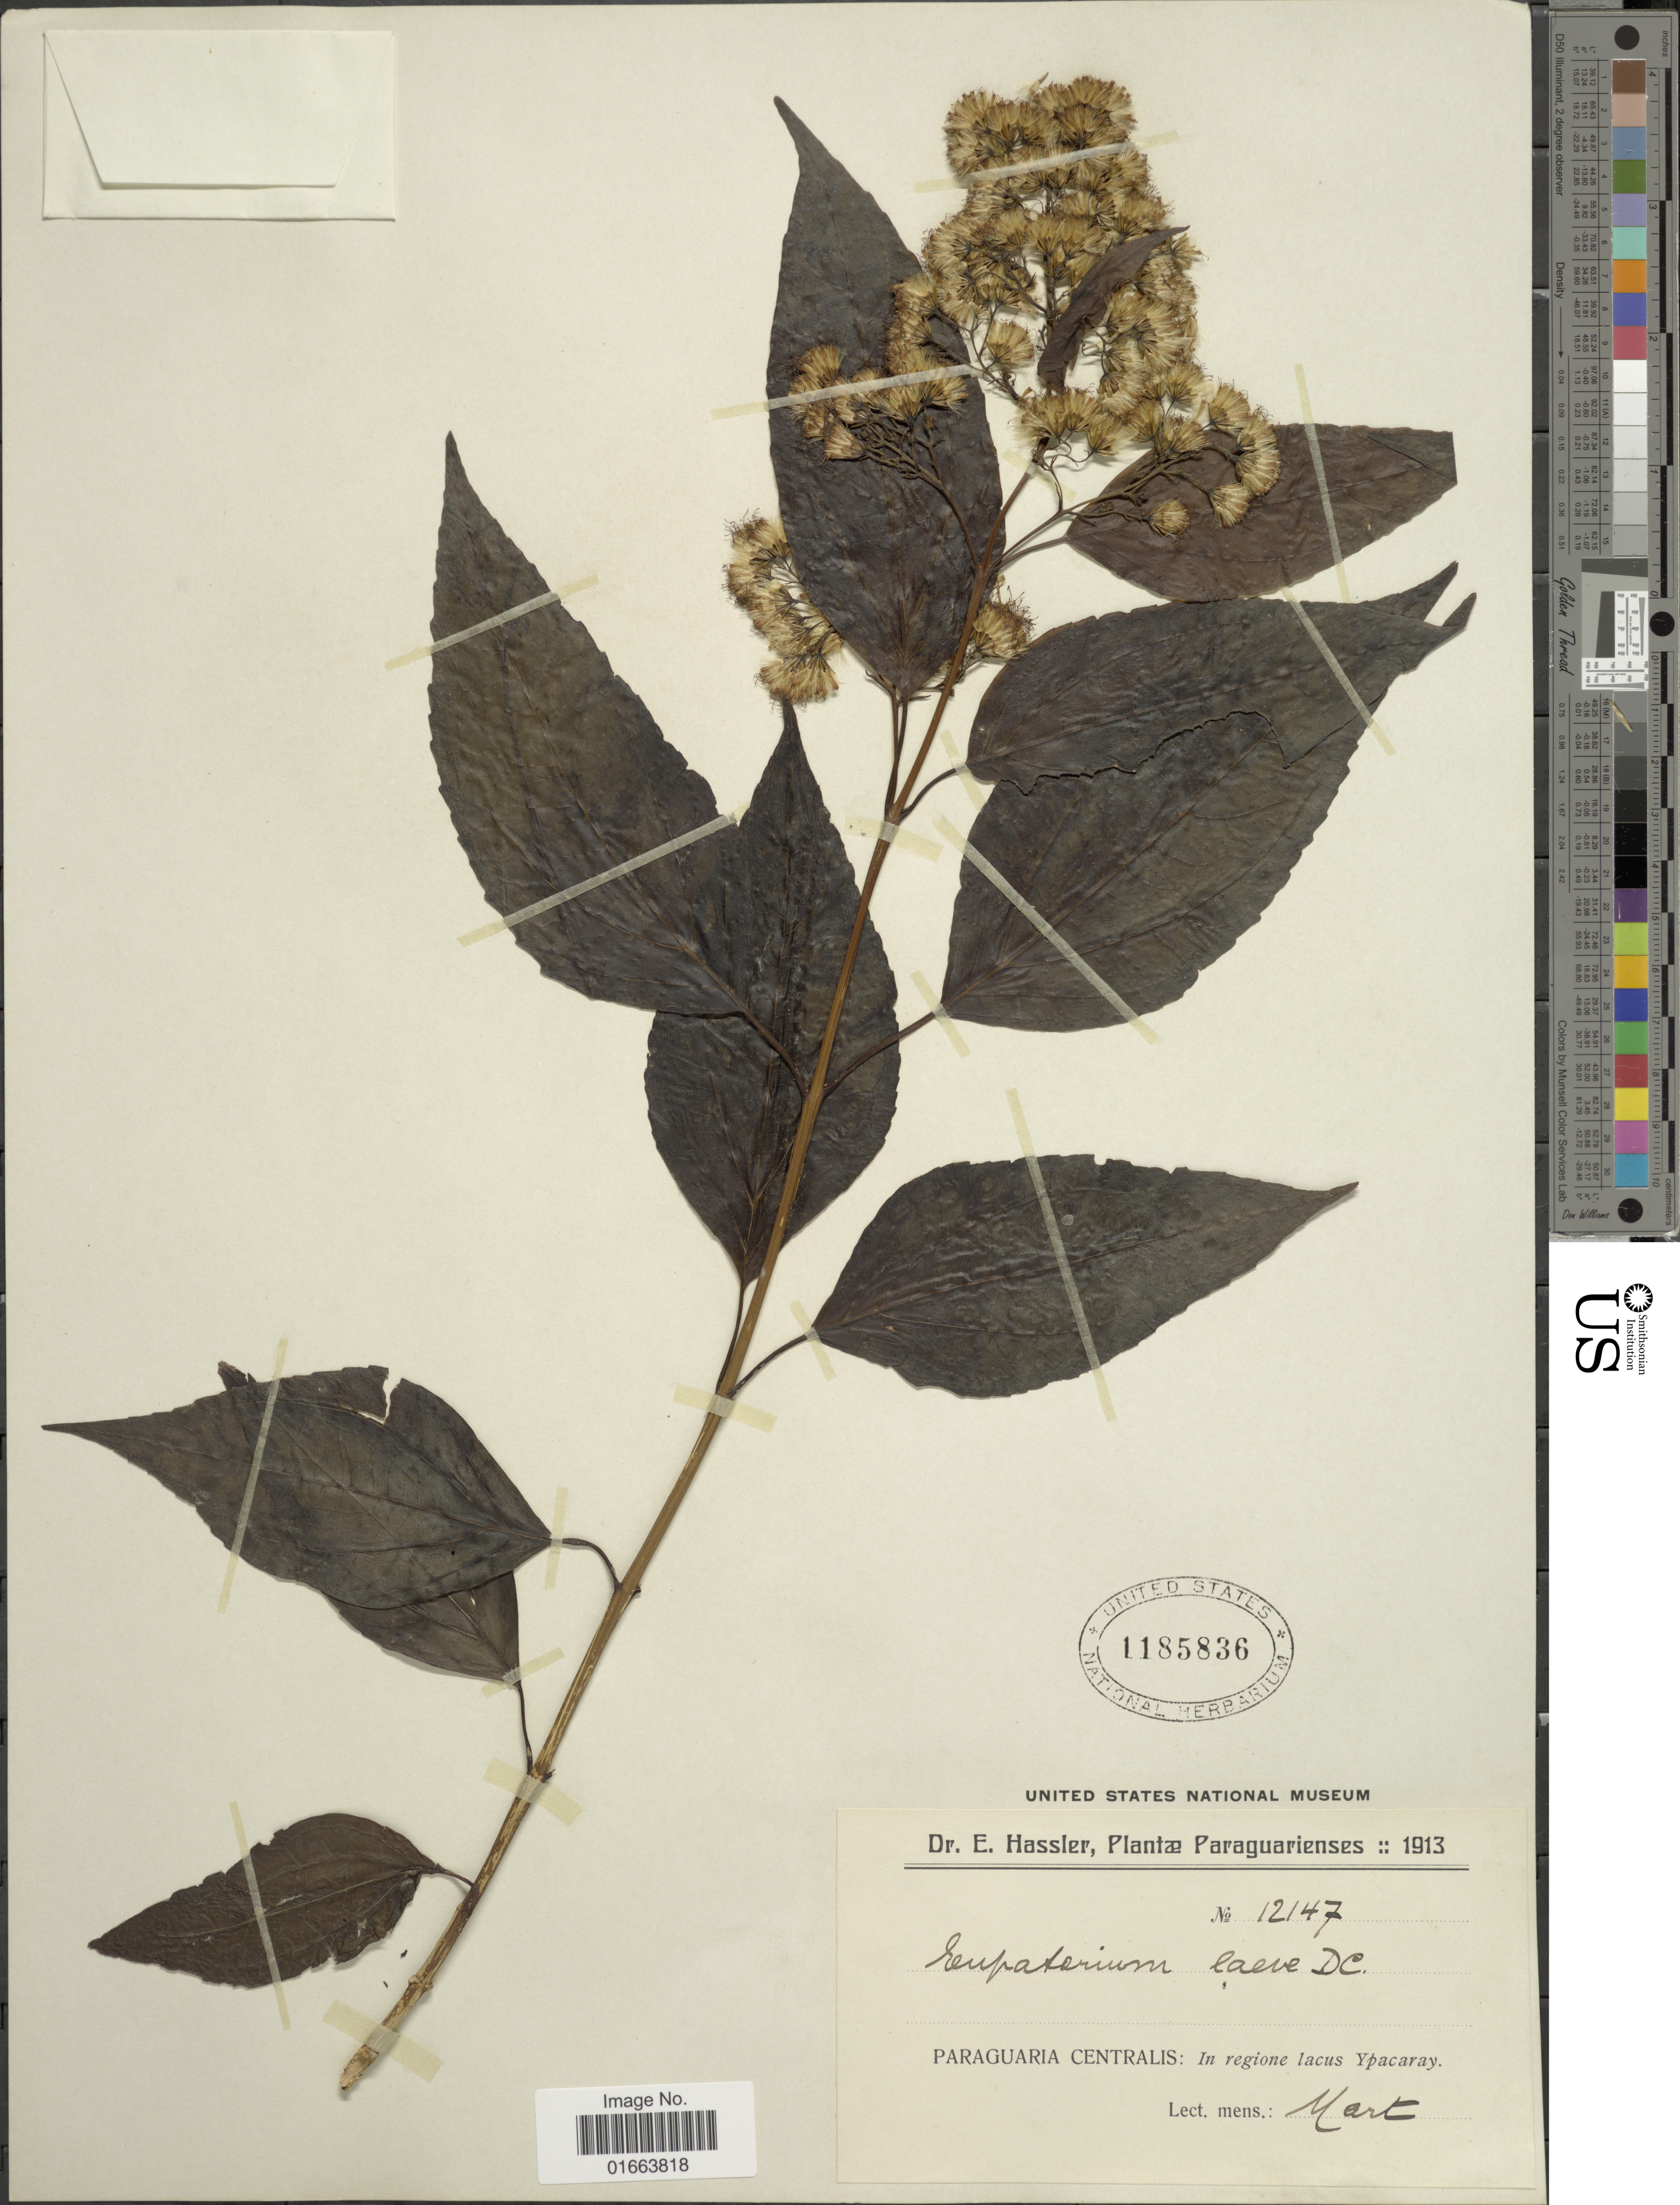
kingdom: Plantae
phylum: Tracheophyta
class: Magnoliopsida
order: Asterales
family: Asteraceae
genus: Koanophyllon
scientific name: Koanophyllon simillimum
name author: (B.L. Rob.) R.M. King & H. Rob.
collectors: E. Hassler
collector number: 12147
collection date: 1913-03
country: Paraguay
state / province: Paraguari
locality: Paraguaria Centralis: In regione lacus Ypacaray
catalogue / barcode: US 1185836